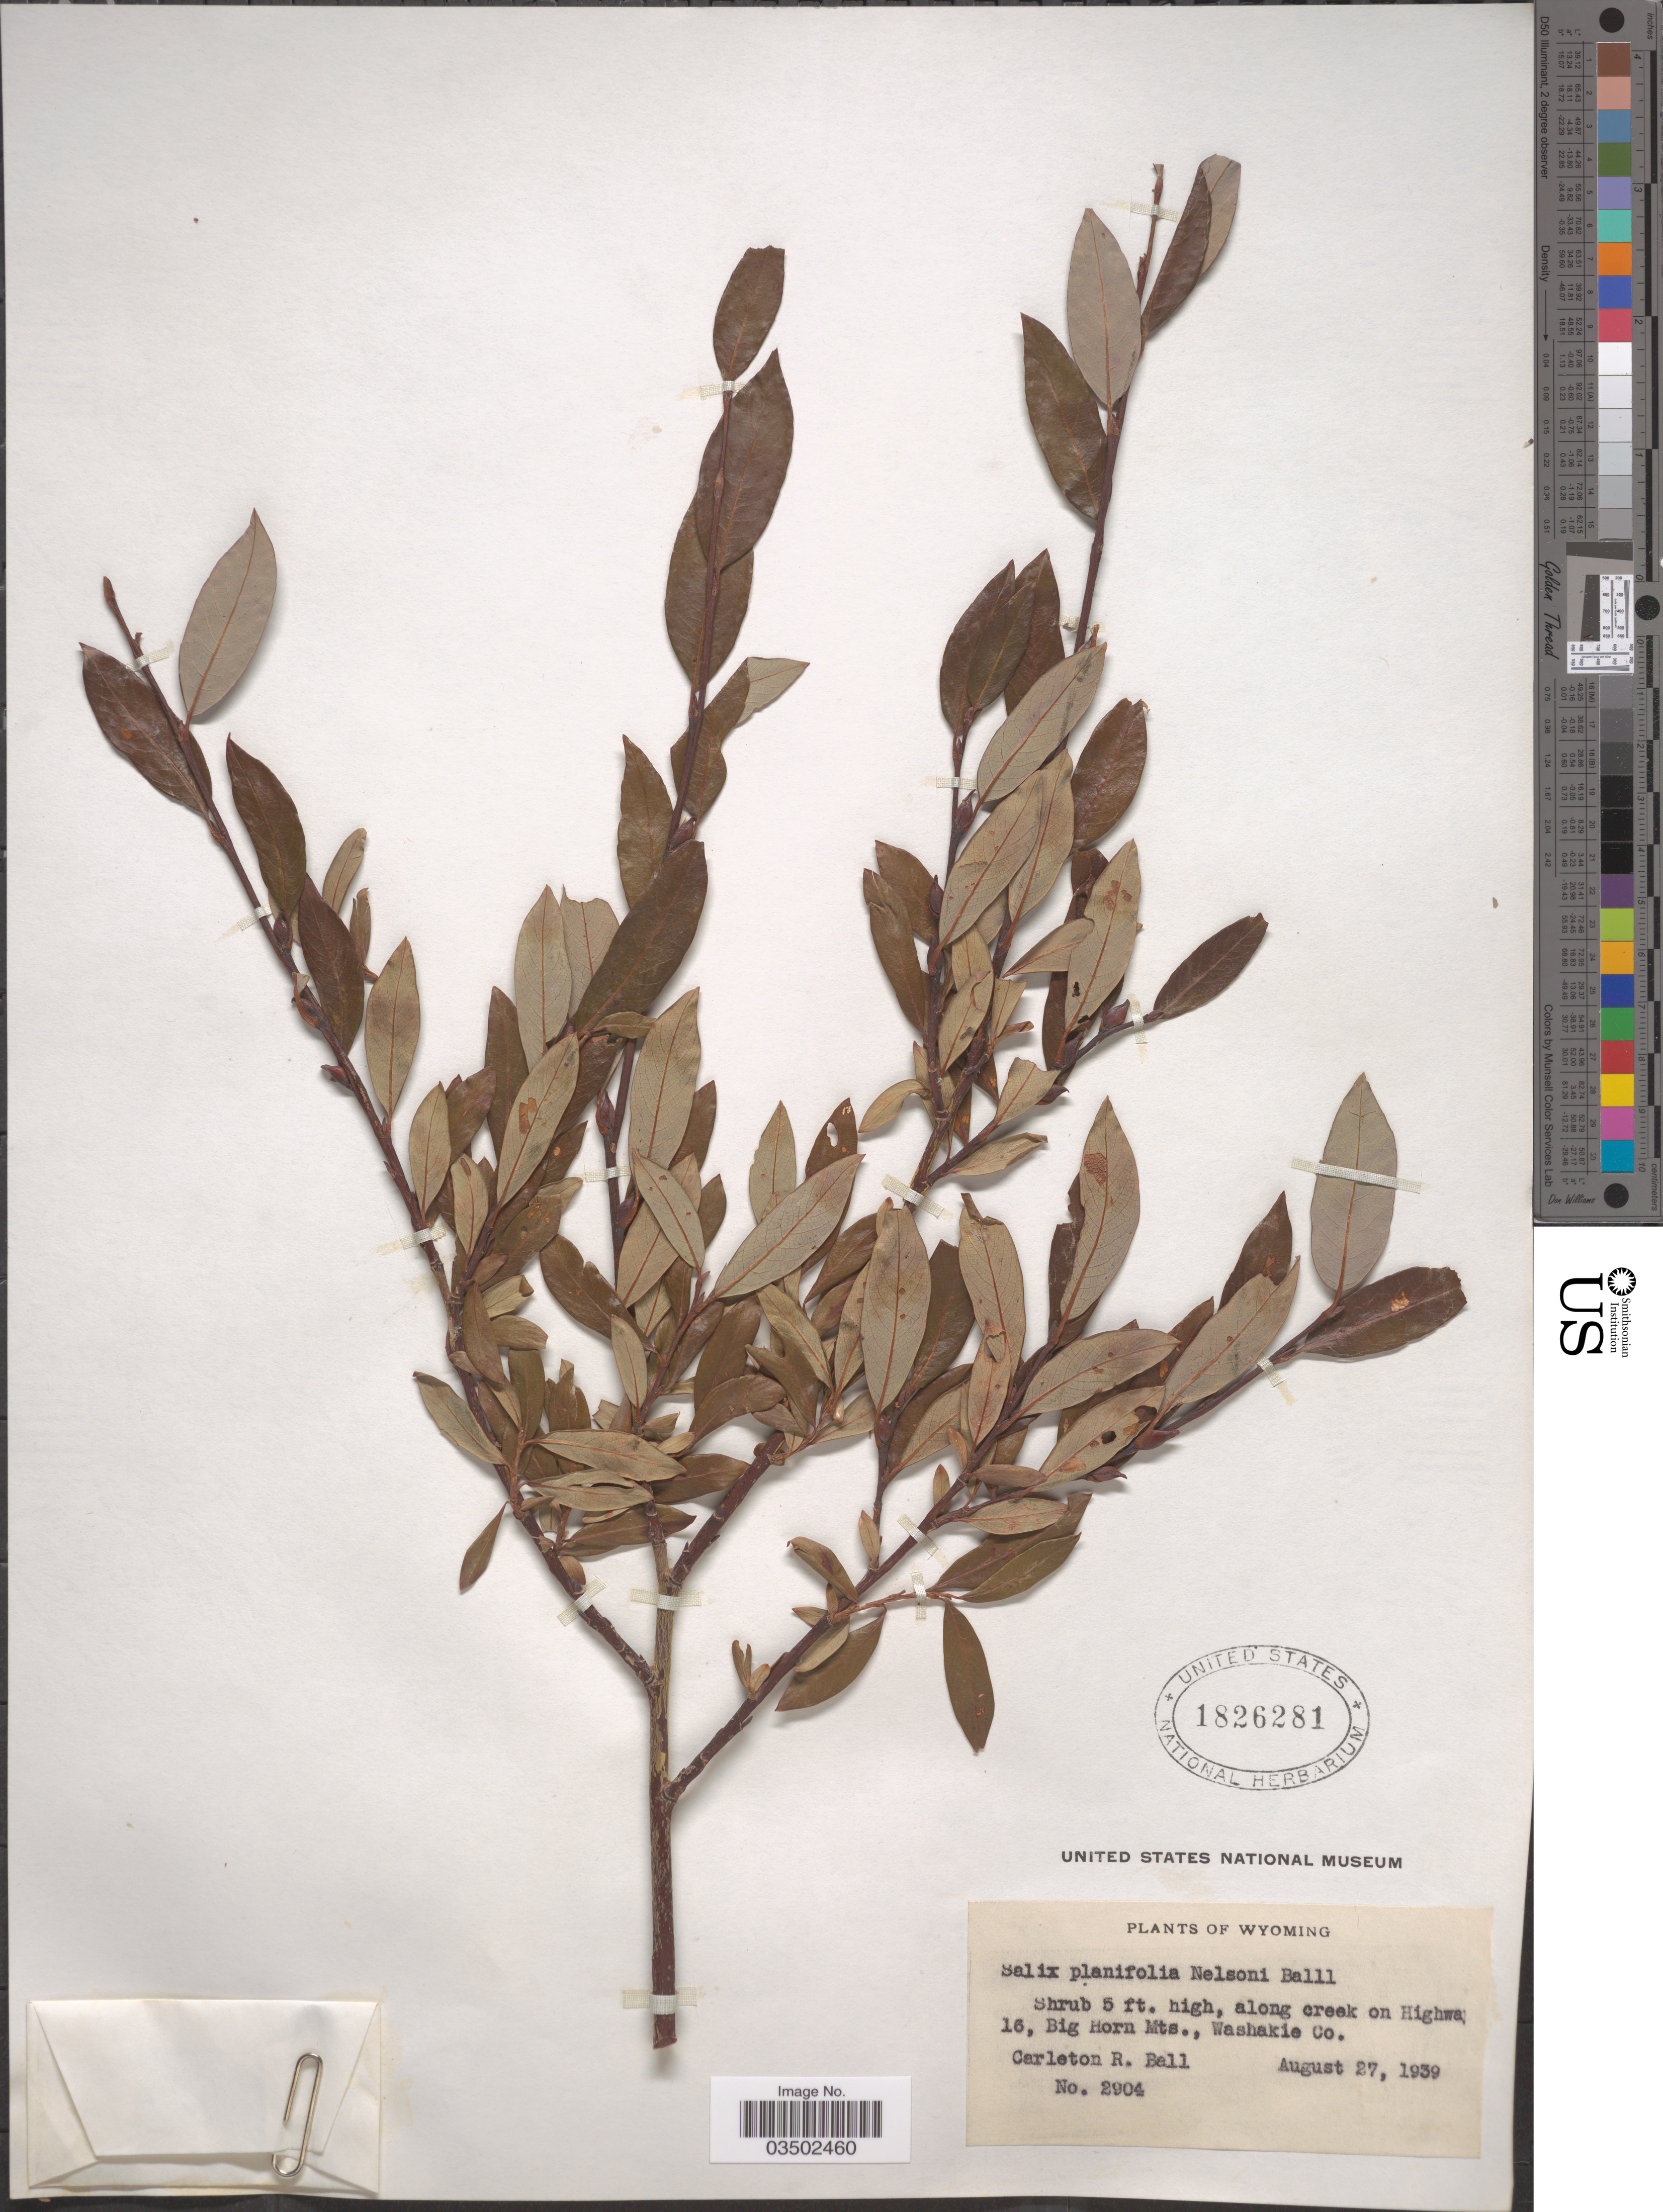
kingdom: Plantae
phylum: Tracheophyta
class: Magnoliopsida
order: Malpighiales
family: Salicaceae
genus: Salix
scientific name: Salix planifolia var. nelsonii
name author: (C.R. Ball) C.R. Ball ex E.C. Sm. bis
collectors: C. R. Ball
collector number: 2904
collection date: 1939-08-27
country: United States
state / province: Wyoming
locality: Along creek on Highway 16, Big Horn Mts., Washakie Co.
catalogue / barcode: US 1826281